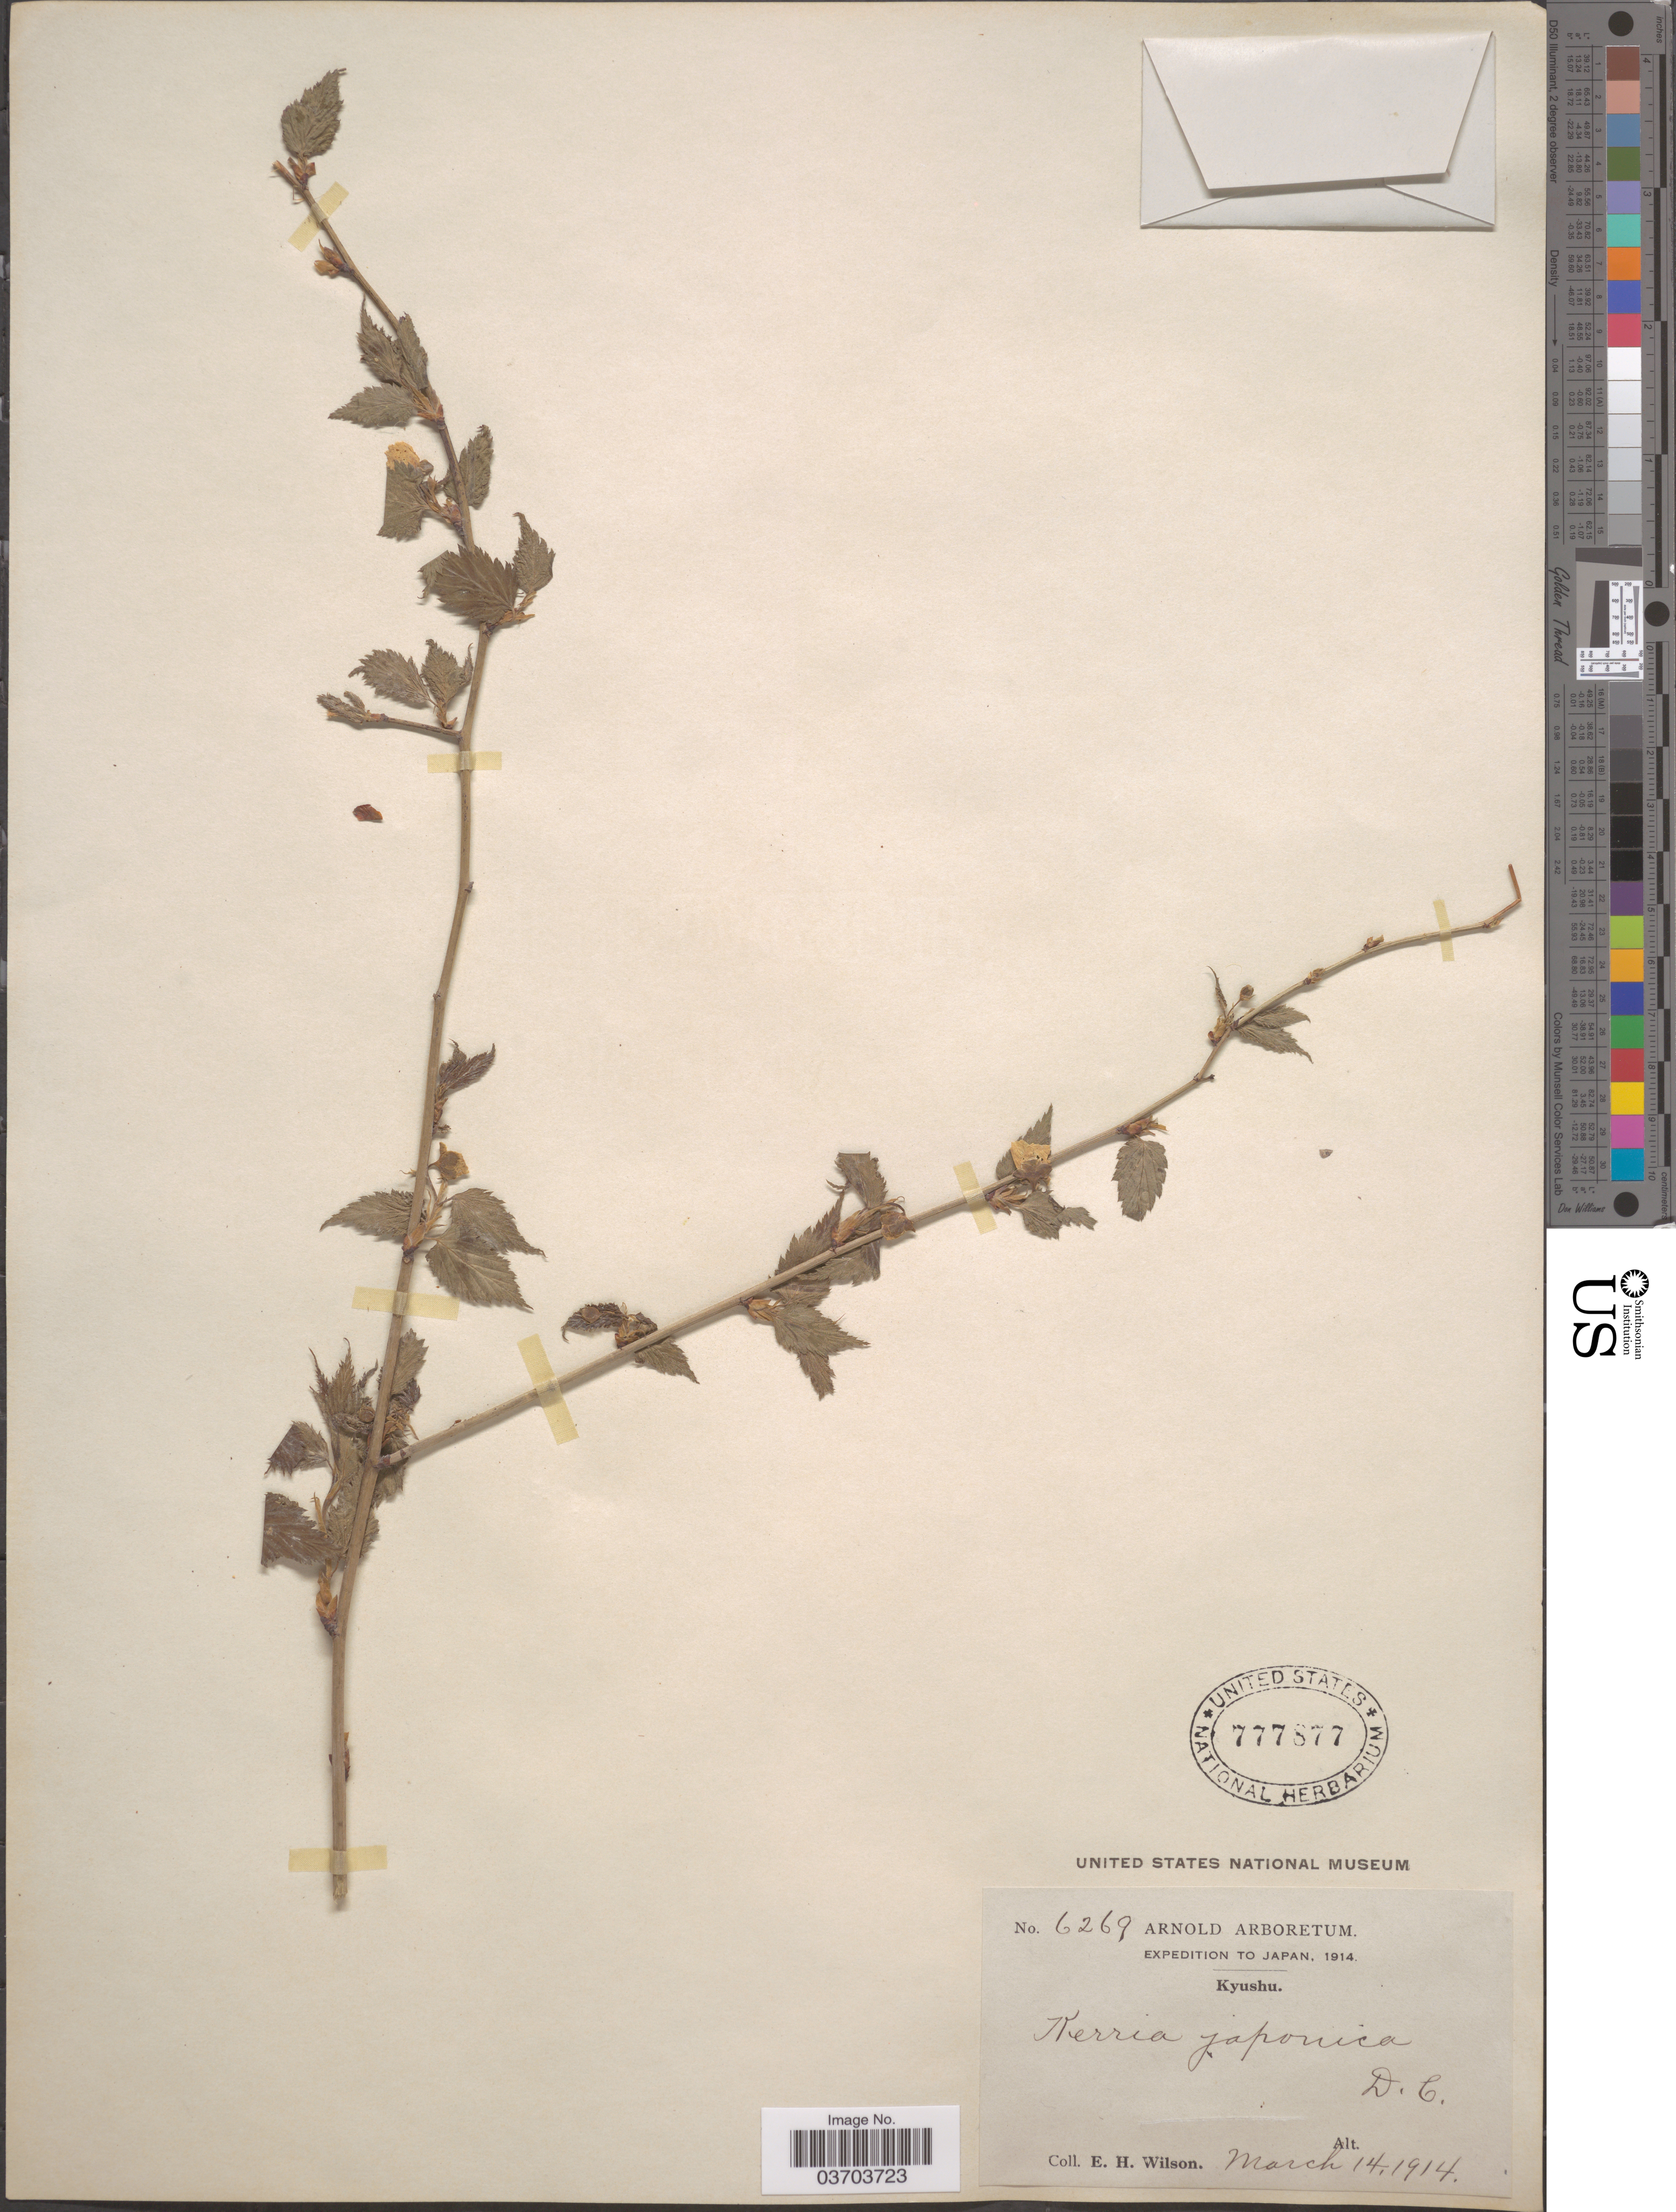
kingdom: Plantae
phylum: Tracheophyta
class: Magnoliopsida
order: Rosales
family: Rosaceae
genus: Kerria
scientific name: Kerria japonica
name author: (L.) DC.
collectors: E. Wilson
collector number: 6269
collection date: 1914-03-14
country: Japan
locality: Kyushu.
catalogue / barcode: US 777877